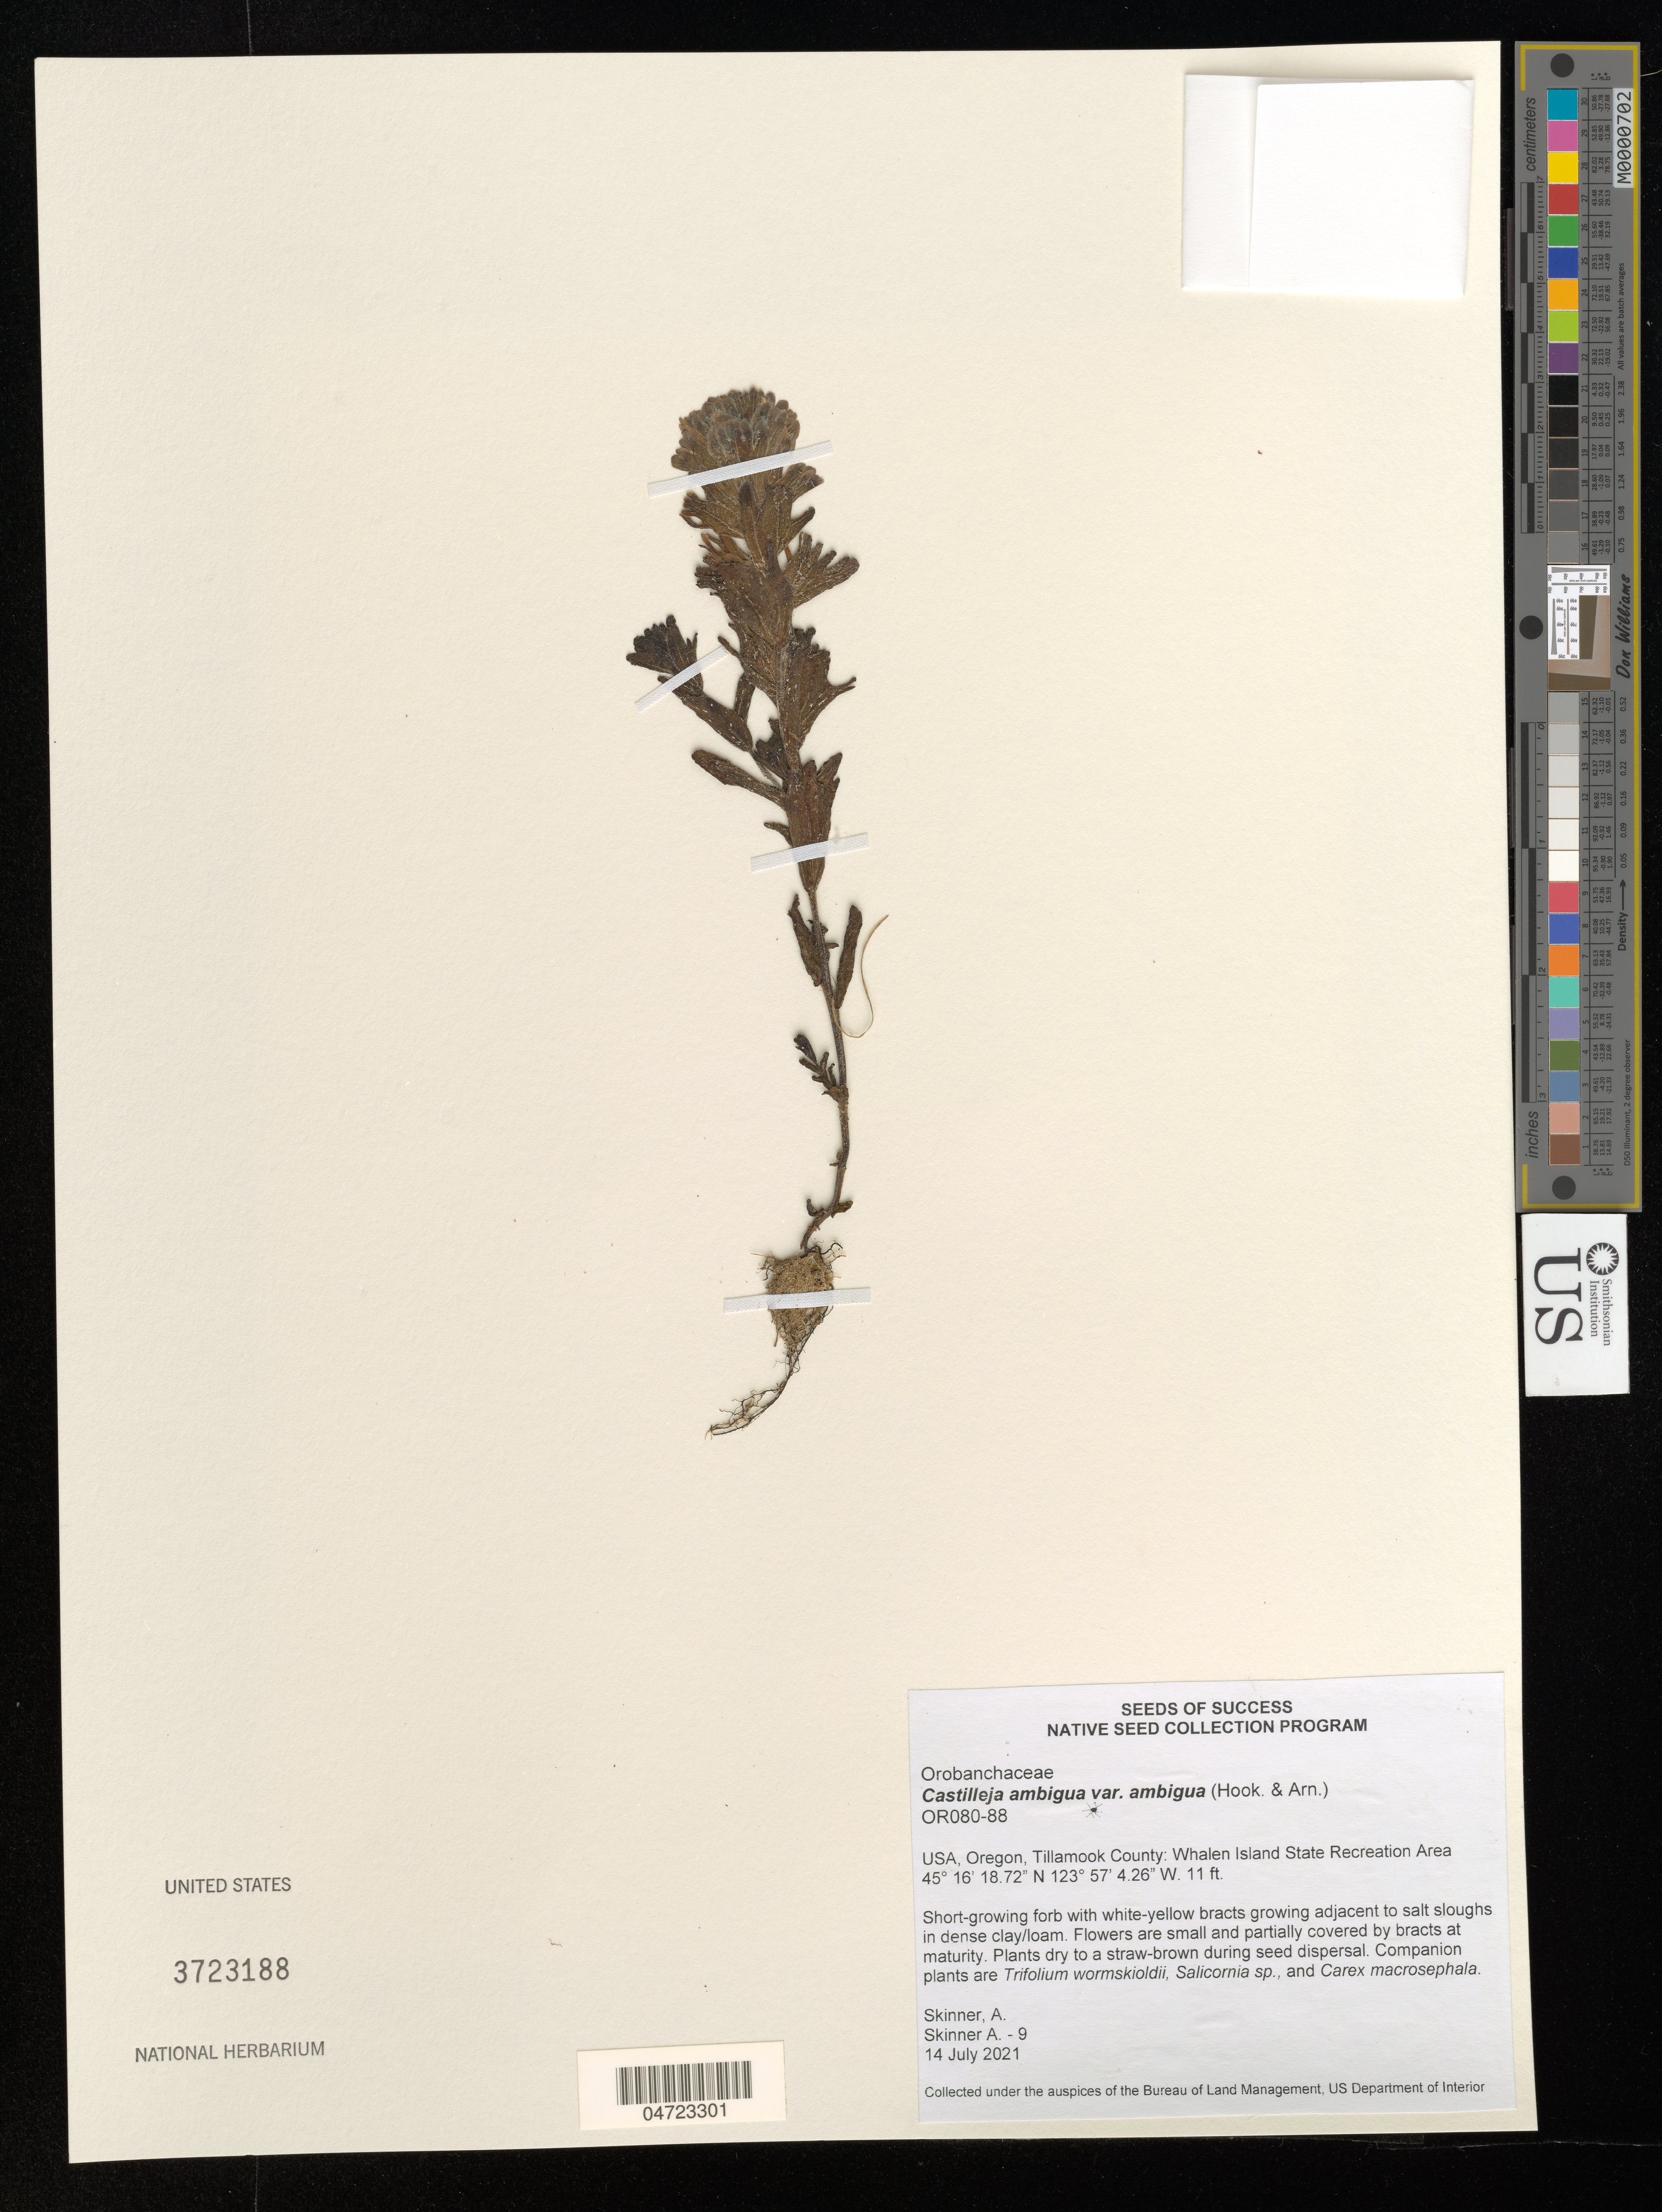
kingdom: Plantae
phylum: Tracheophyta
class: Magnoliopsida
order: Lamiales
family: Orobanchaceae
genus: Castilleja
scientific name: Castilleja ambigua var. meadii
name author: J.M. Egger & Ruygt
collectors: A. Skinner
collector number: A-9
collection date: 2021-07-14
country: United States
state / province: Oregon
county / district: Tilamook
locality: Tillamook County: Whalen Island State Recreation Area.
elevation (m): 3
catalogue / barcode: US 3723188